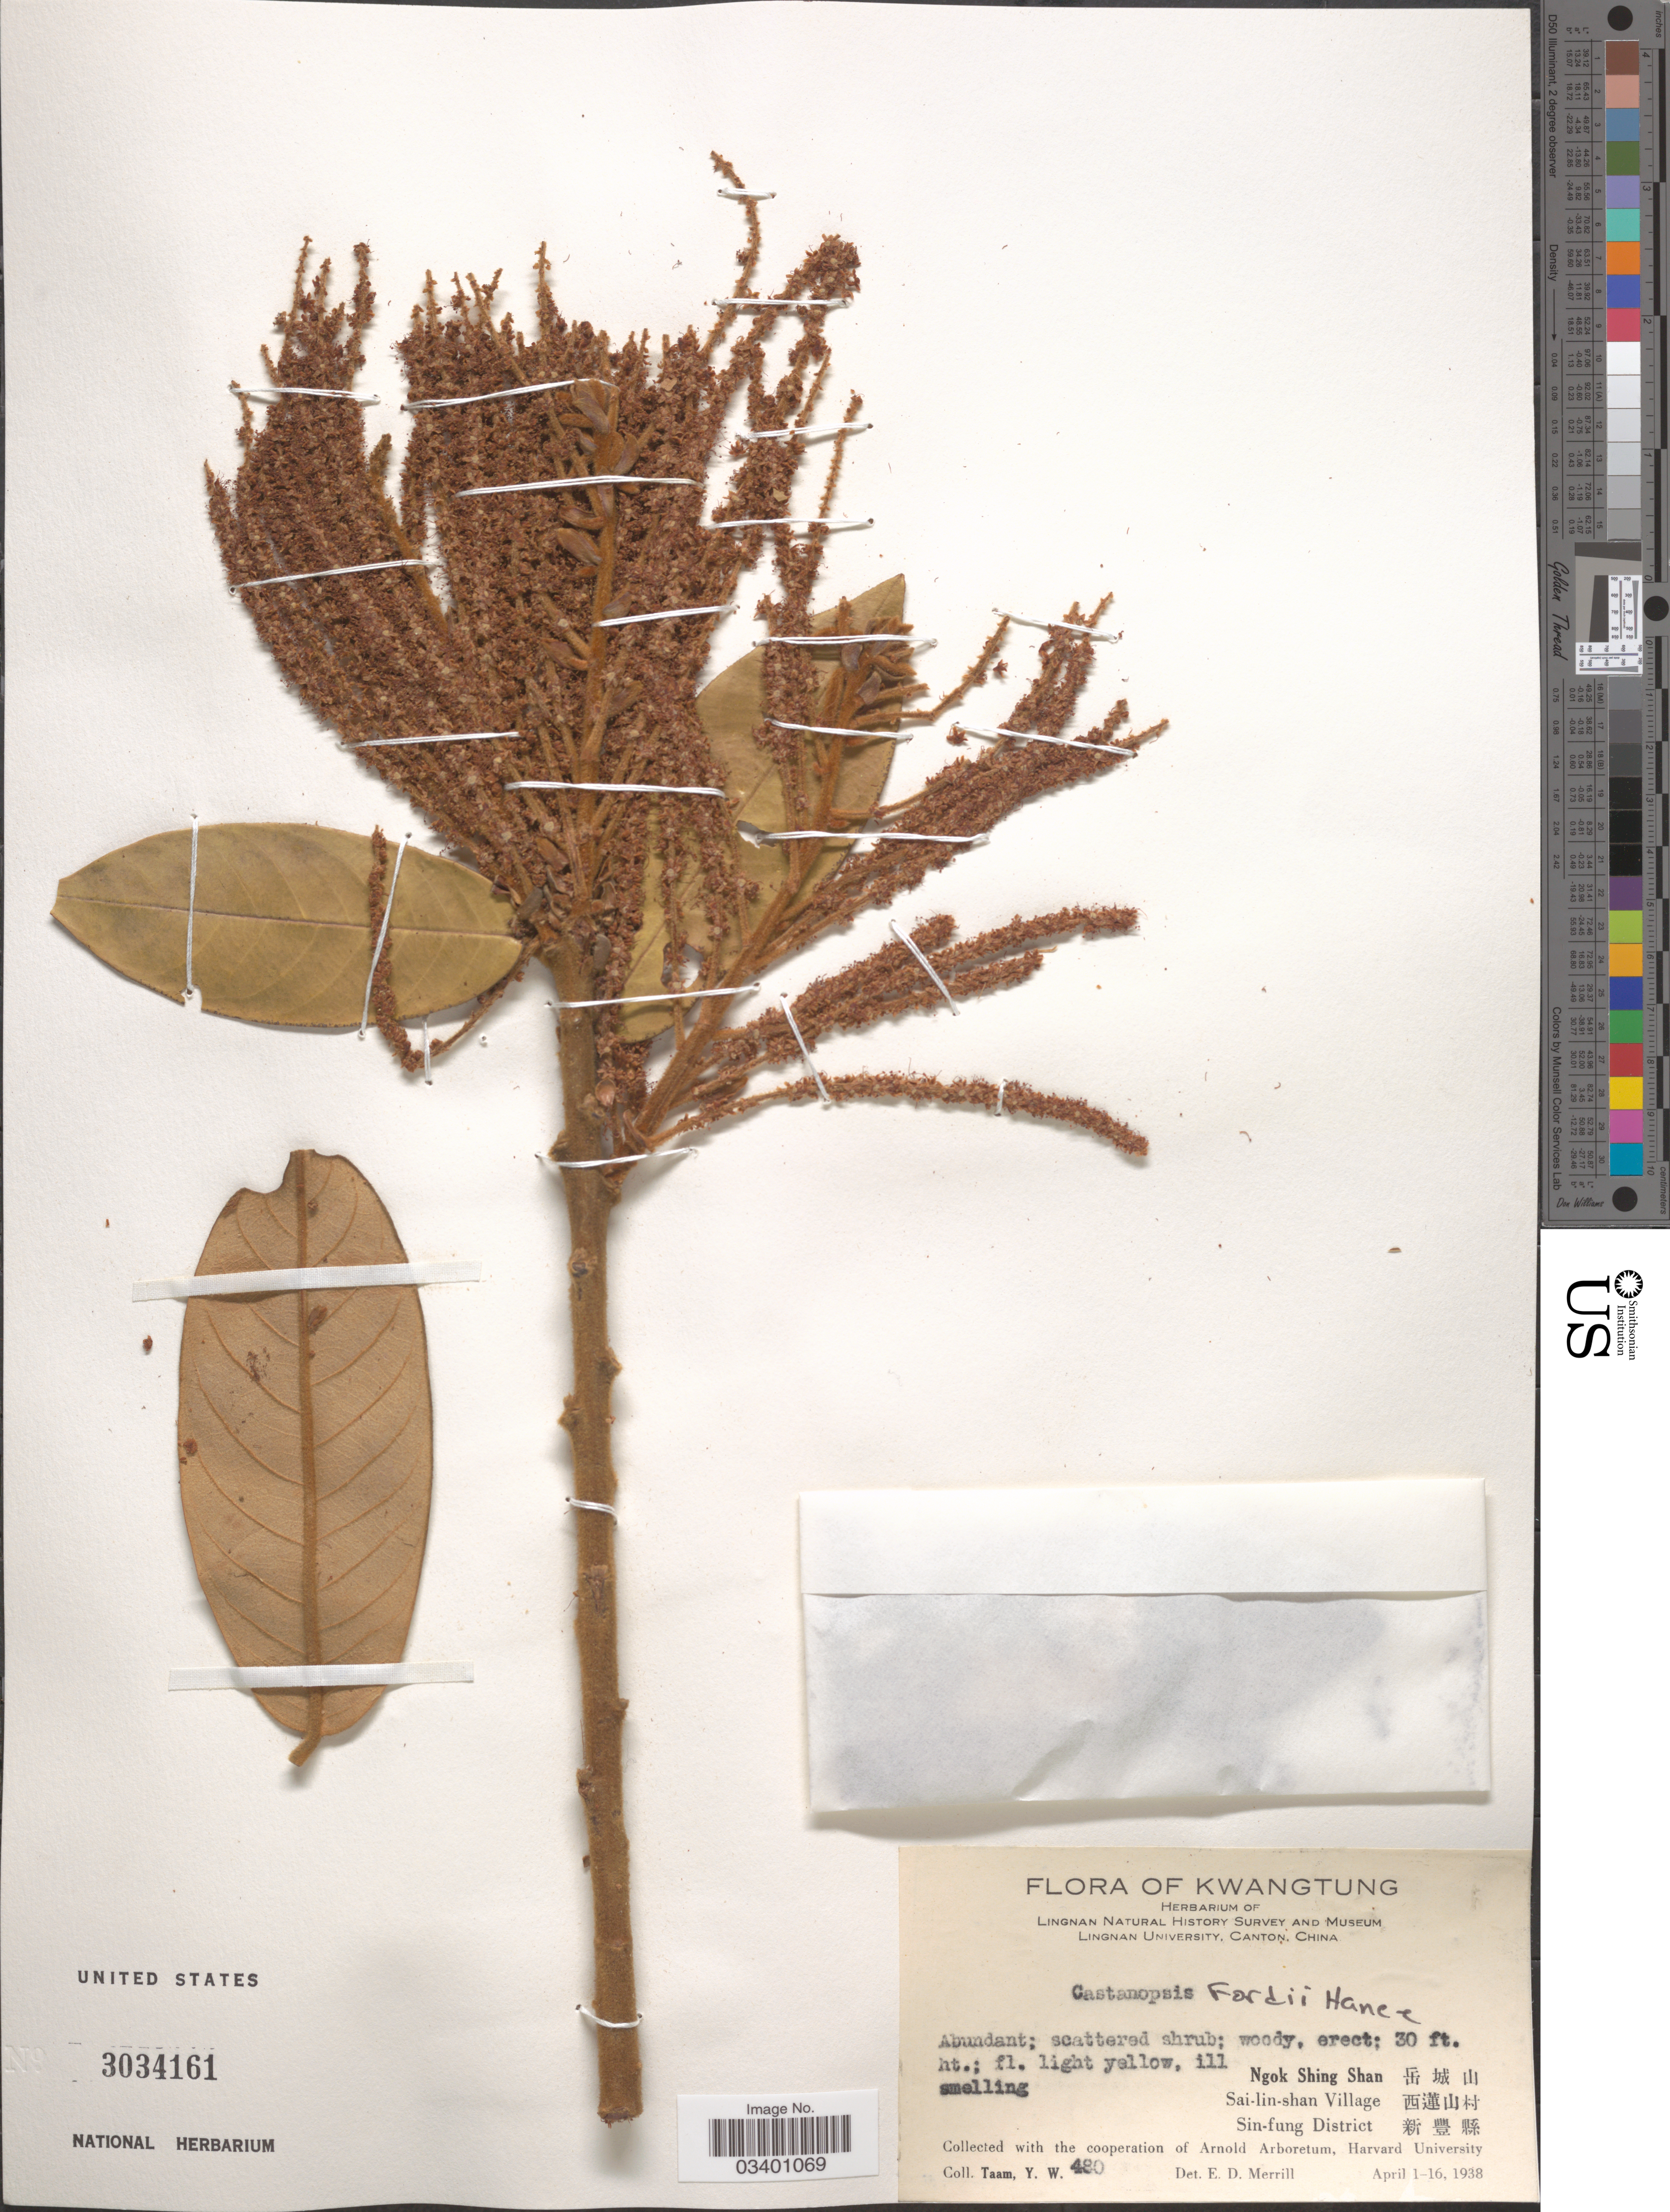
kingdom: Plantae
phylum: Tracheophyta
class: Magnoliopsida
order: Fagales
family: Fagaceae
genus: Castanopsis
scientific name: Castanopsis fordii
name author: Hance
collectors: Y. W. Taam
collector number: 480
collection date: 1938-04-01/1938-04-16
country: China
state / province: Guangdong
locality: Kwangtung. Ngok Shing Shan X, Sai-lin-shan Village X, Sin-fung District X.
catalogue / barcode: US 3034161